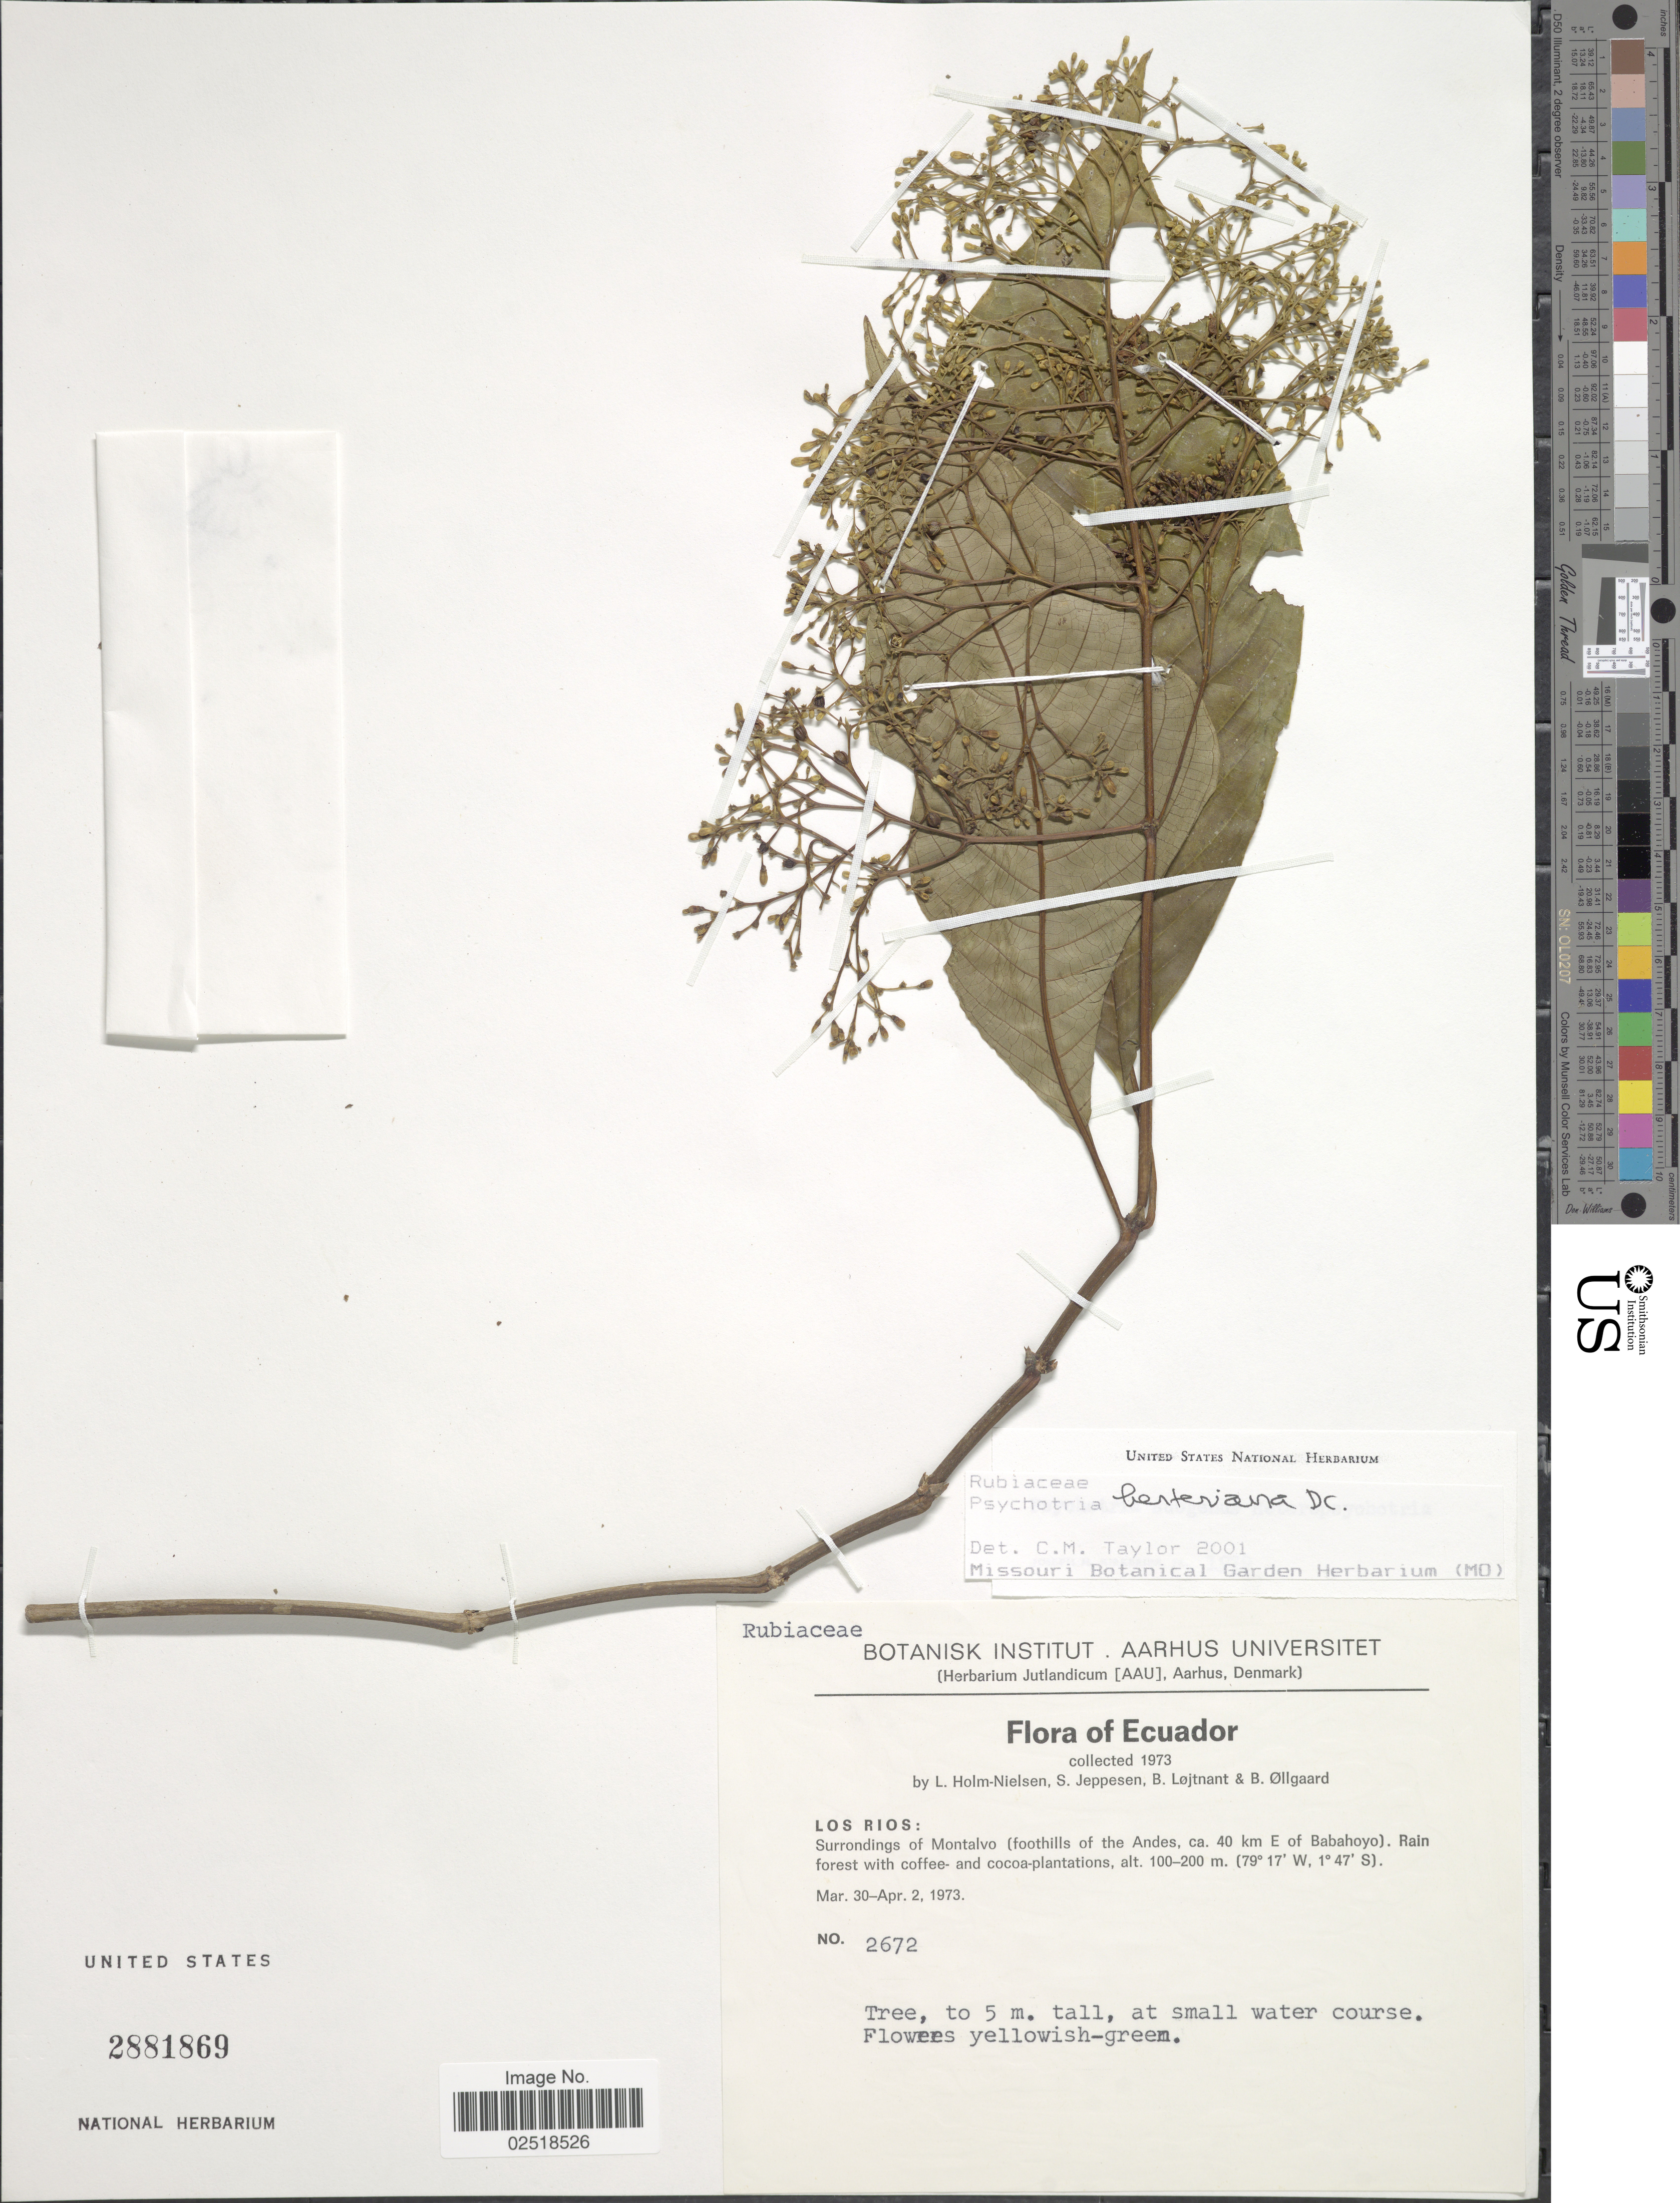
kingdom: Plantae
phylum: Tracheophyta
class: Magnoliopsida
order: Gentianales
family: Rubiaceae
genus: Psychotria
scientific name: Psychotria berteroana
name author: DC.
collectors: L. B. Holm-Nielsen, S. Jeppesen, B. Löjtnant & B. Øllgaard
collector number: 2672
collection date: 1973-03-30/1973-04-02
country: Ecuador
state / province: Los Ríos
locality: Surrondings of Montalvo (foothills of the Andes, ca 40 km E of Babahoyo). Rain forest with coffee- and cocoa-plantations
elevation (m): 100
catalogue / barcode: US 2881869